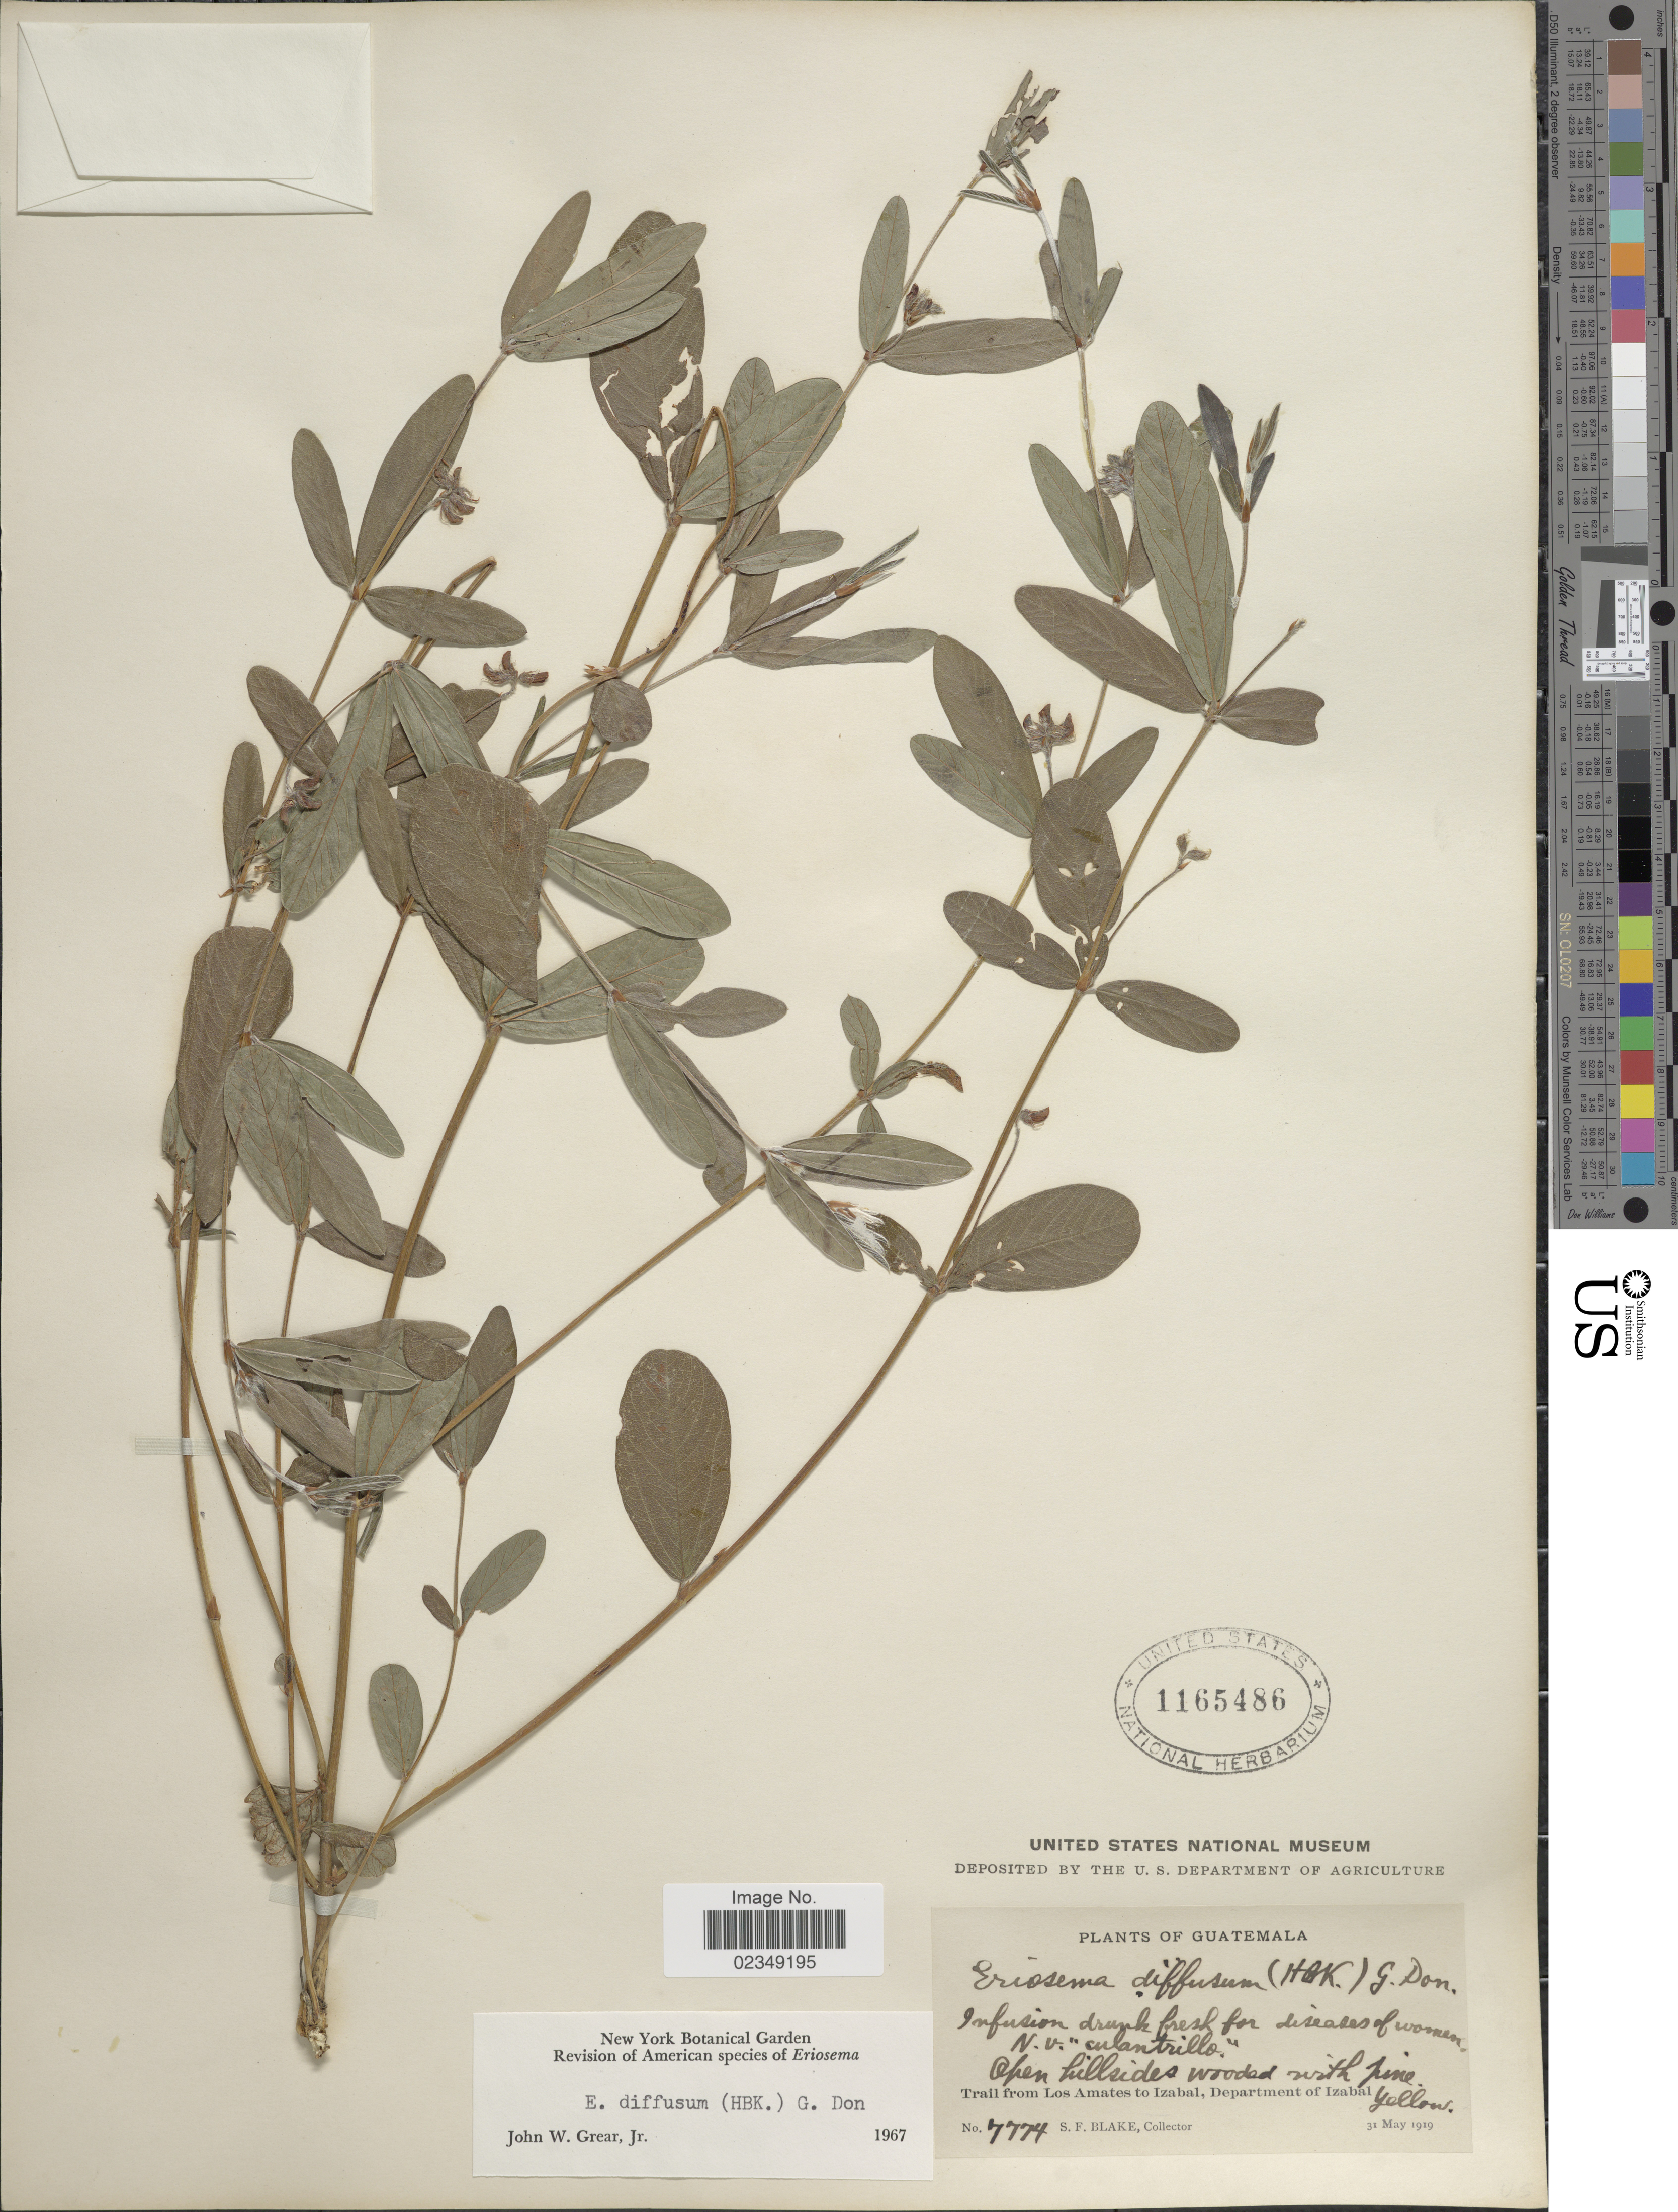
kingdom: Plantae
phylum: Tracheophyta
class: Magnoliopsida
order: Fabales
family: Fabaceae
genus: Eriosema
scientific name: Eriosema diffusum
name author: (Kunth) G. Don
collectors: S. Blake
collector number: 7774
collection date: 1919-05-31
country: Guatemala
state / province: Izabal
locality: Trail from Los Amates to Izabal, Department of Izabal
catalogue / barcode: US 1165486